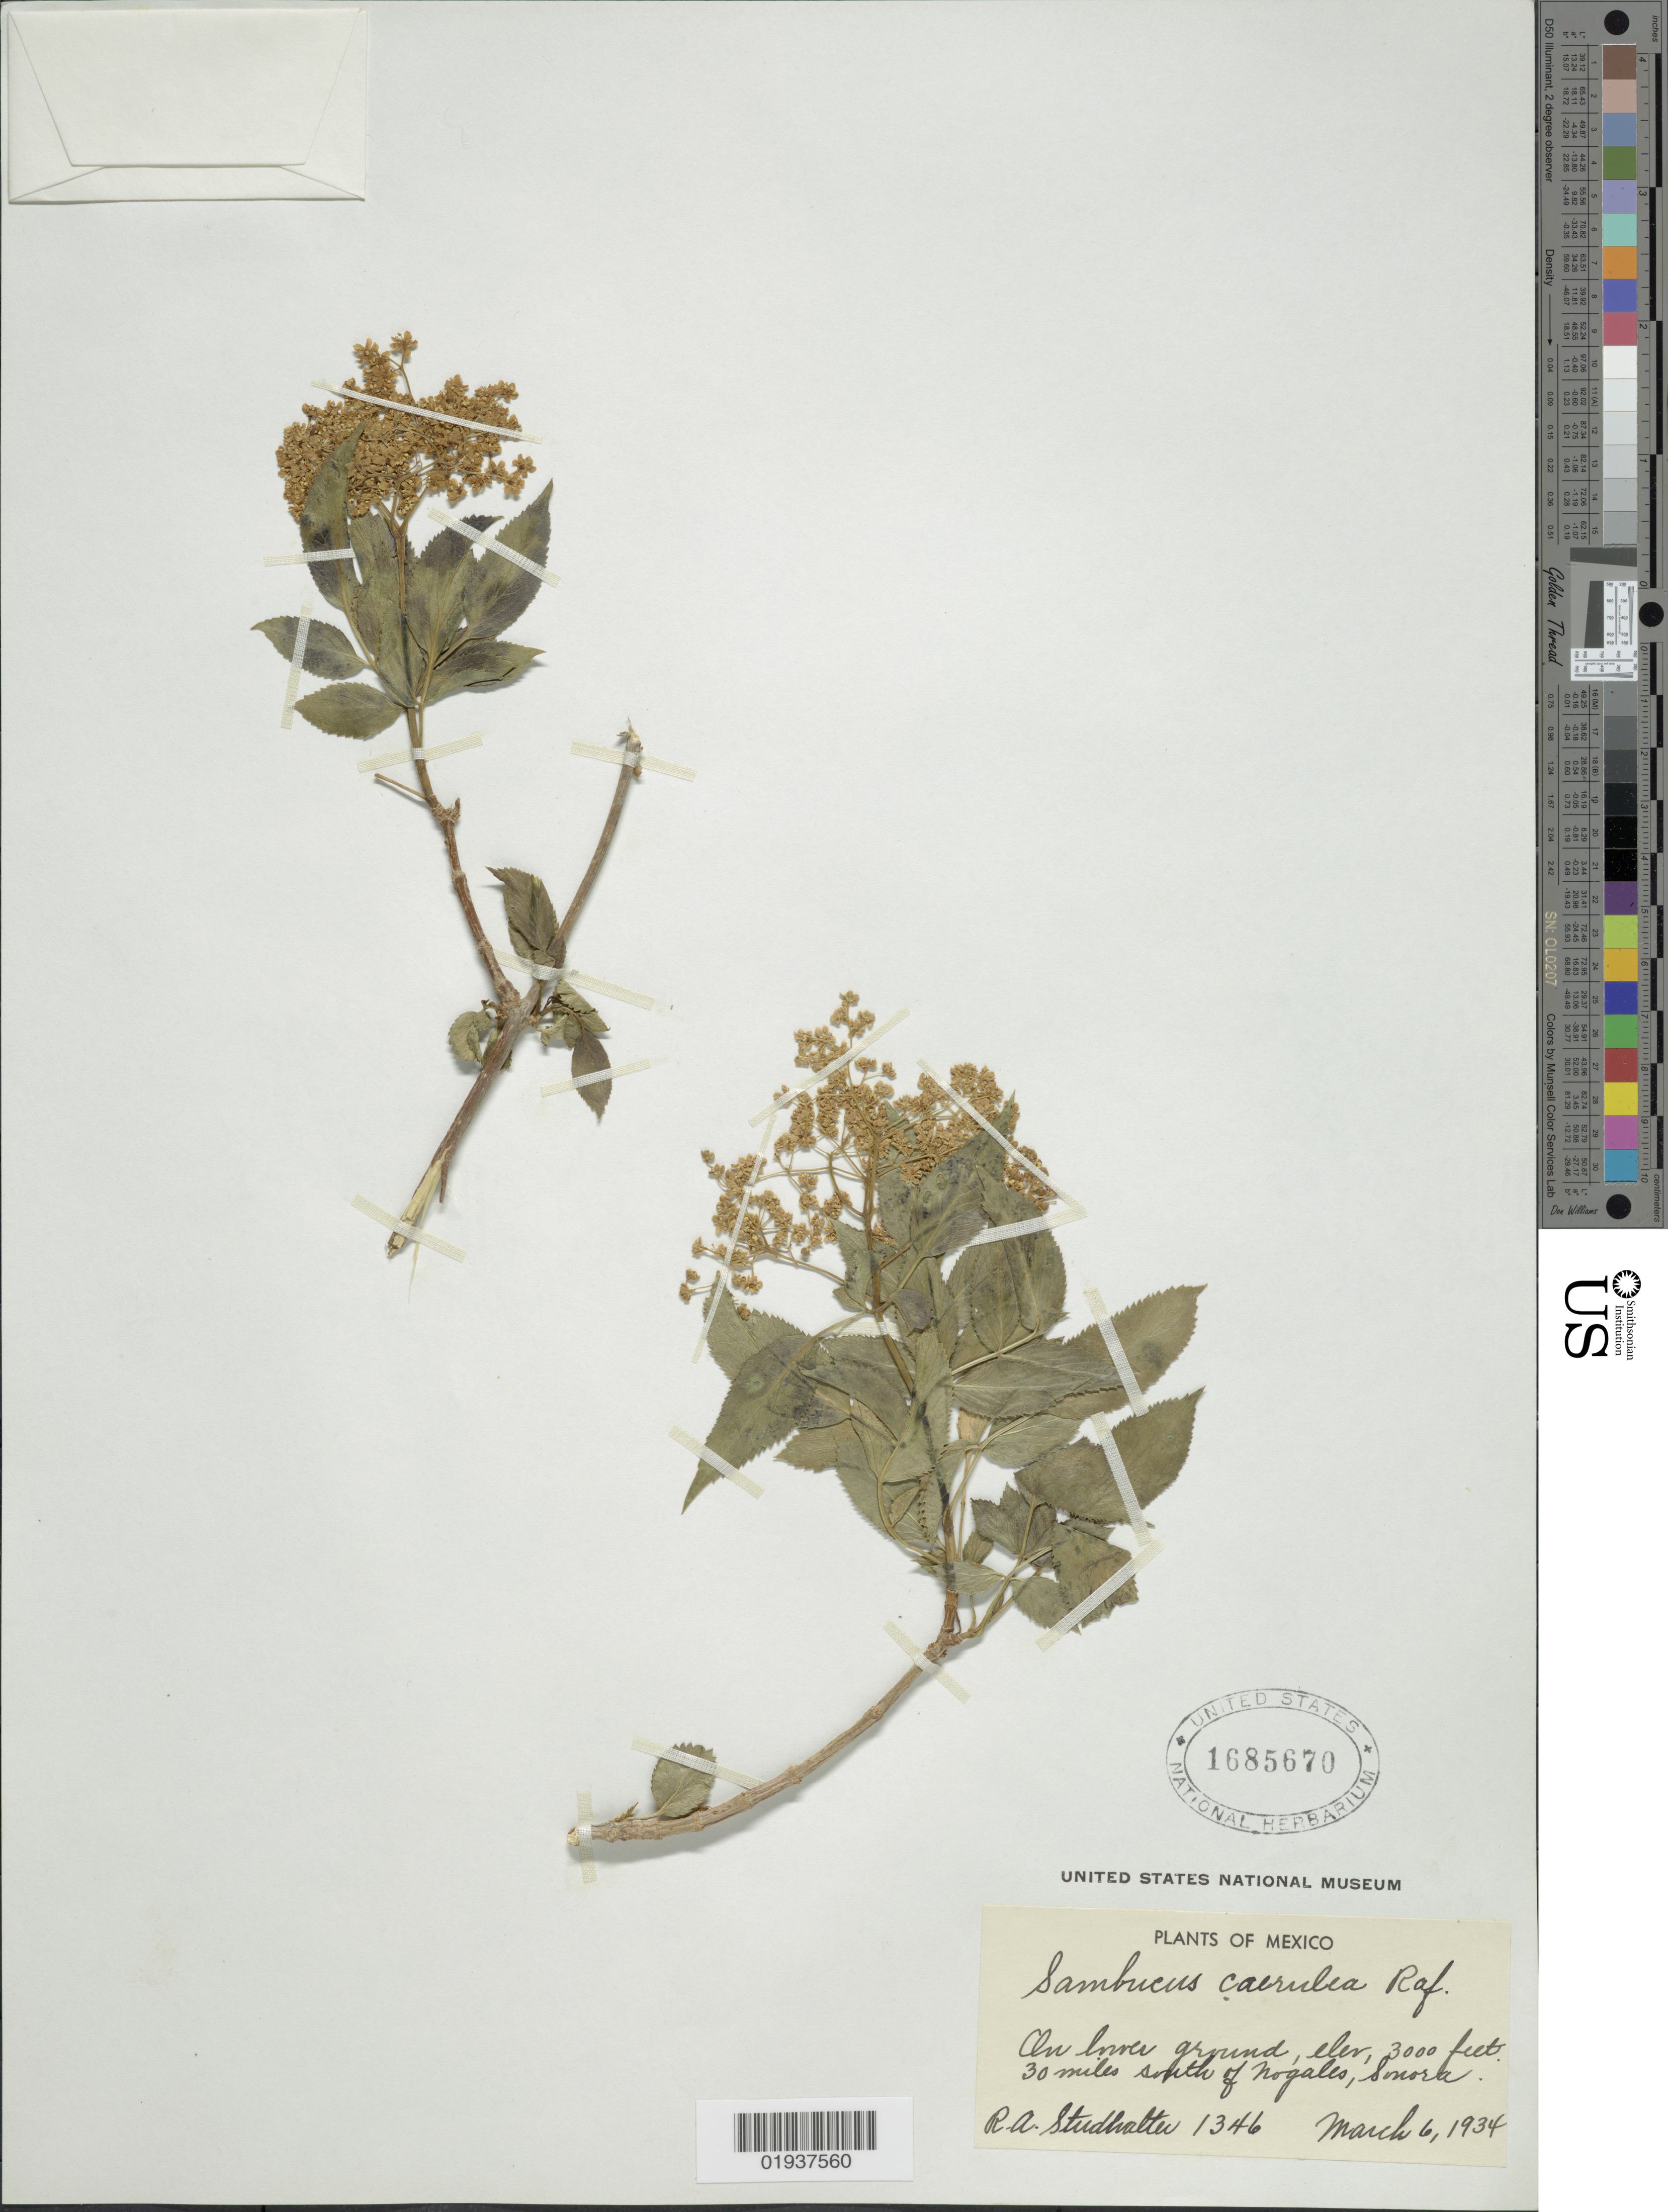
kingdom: Plantae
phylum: Tracheophyta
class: Magnoliopsida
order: Dipsacales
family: Viburnaceae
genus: Sambucus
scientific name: Sambucus cerulea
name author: Raf.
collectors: R. Studhalter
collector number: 1346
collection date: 1934-03-06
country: Mexico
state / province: Sonora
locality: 30 miles south of Nogales.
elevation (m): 914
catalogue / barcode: US 1685670